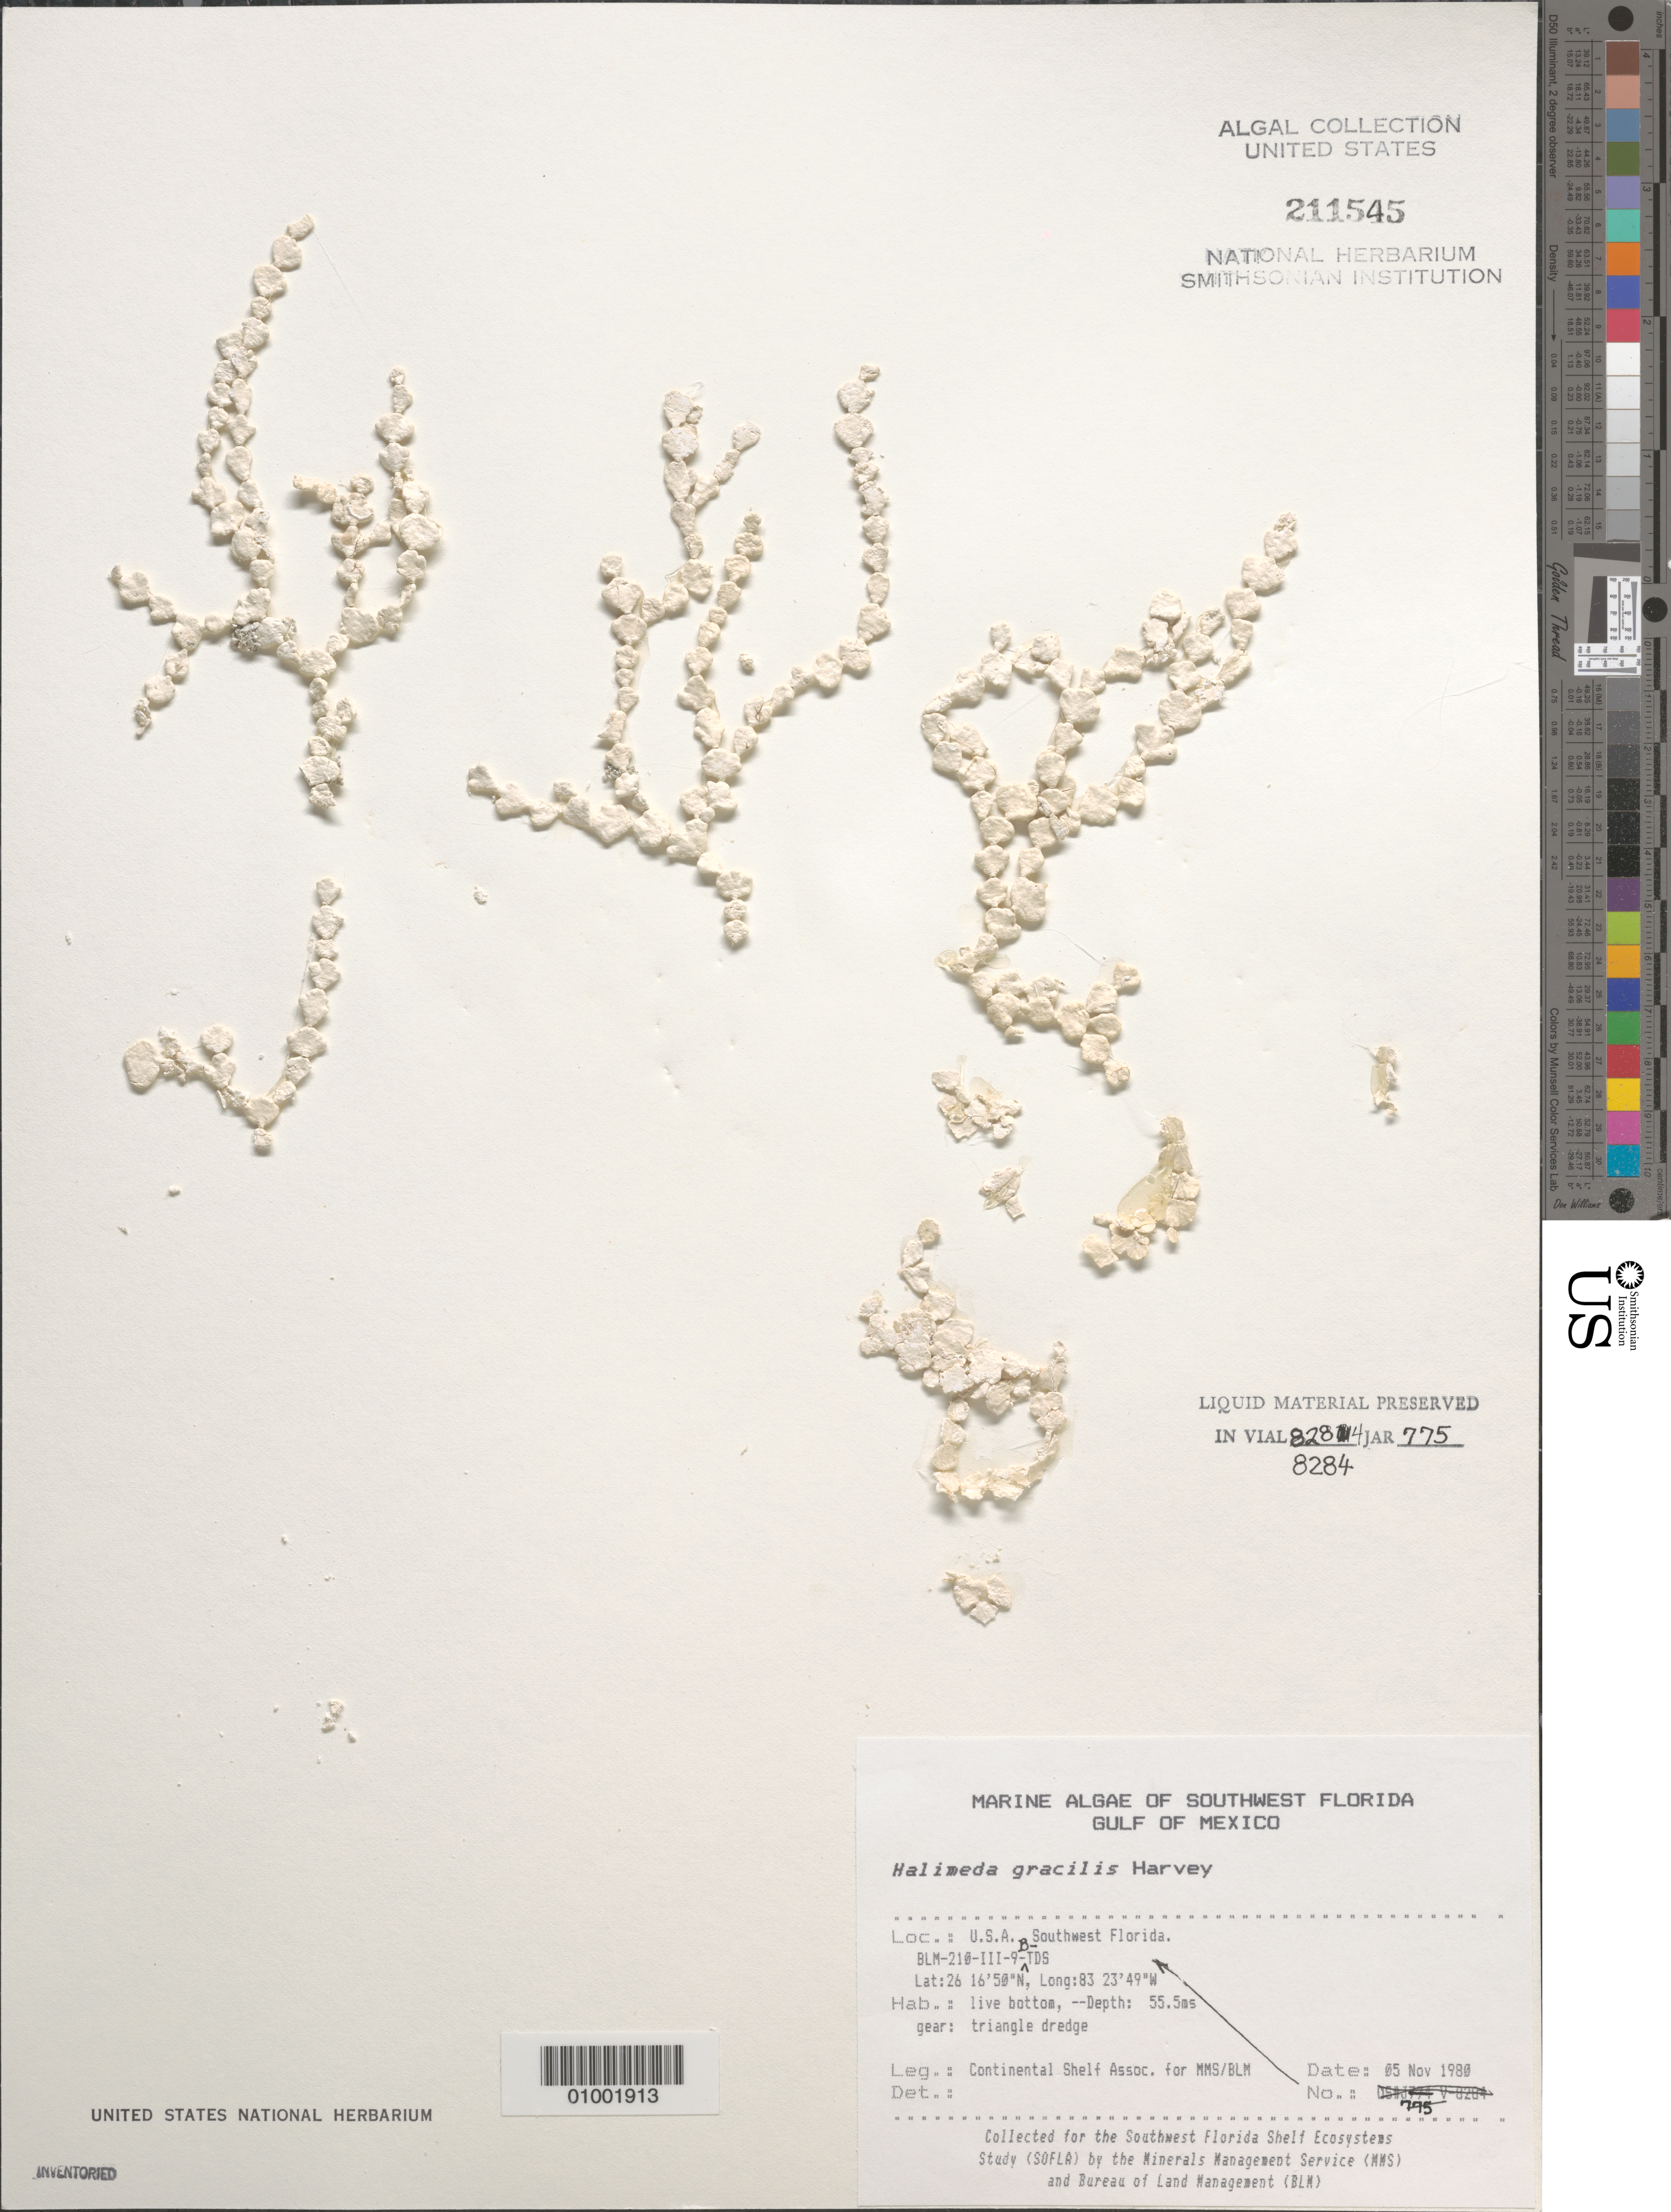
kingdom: Plantae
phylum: Chlorophyta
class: Ulvophyceae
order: Bryopsidales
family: Halimedaceae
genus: Halimeda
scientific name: Halimeda gracilis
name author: Harv. ex J. Agardh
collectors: Continental Shelf Associates for the MMS/BLM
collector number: BLM-210-III-9-B-TDS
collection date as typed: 05 Nov 1980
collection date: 1980-11-05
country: United States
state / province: Florida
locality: Gulf of Mexico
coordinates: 26 16'50"N, 83 23'49"W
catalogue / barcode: US 211545